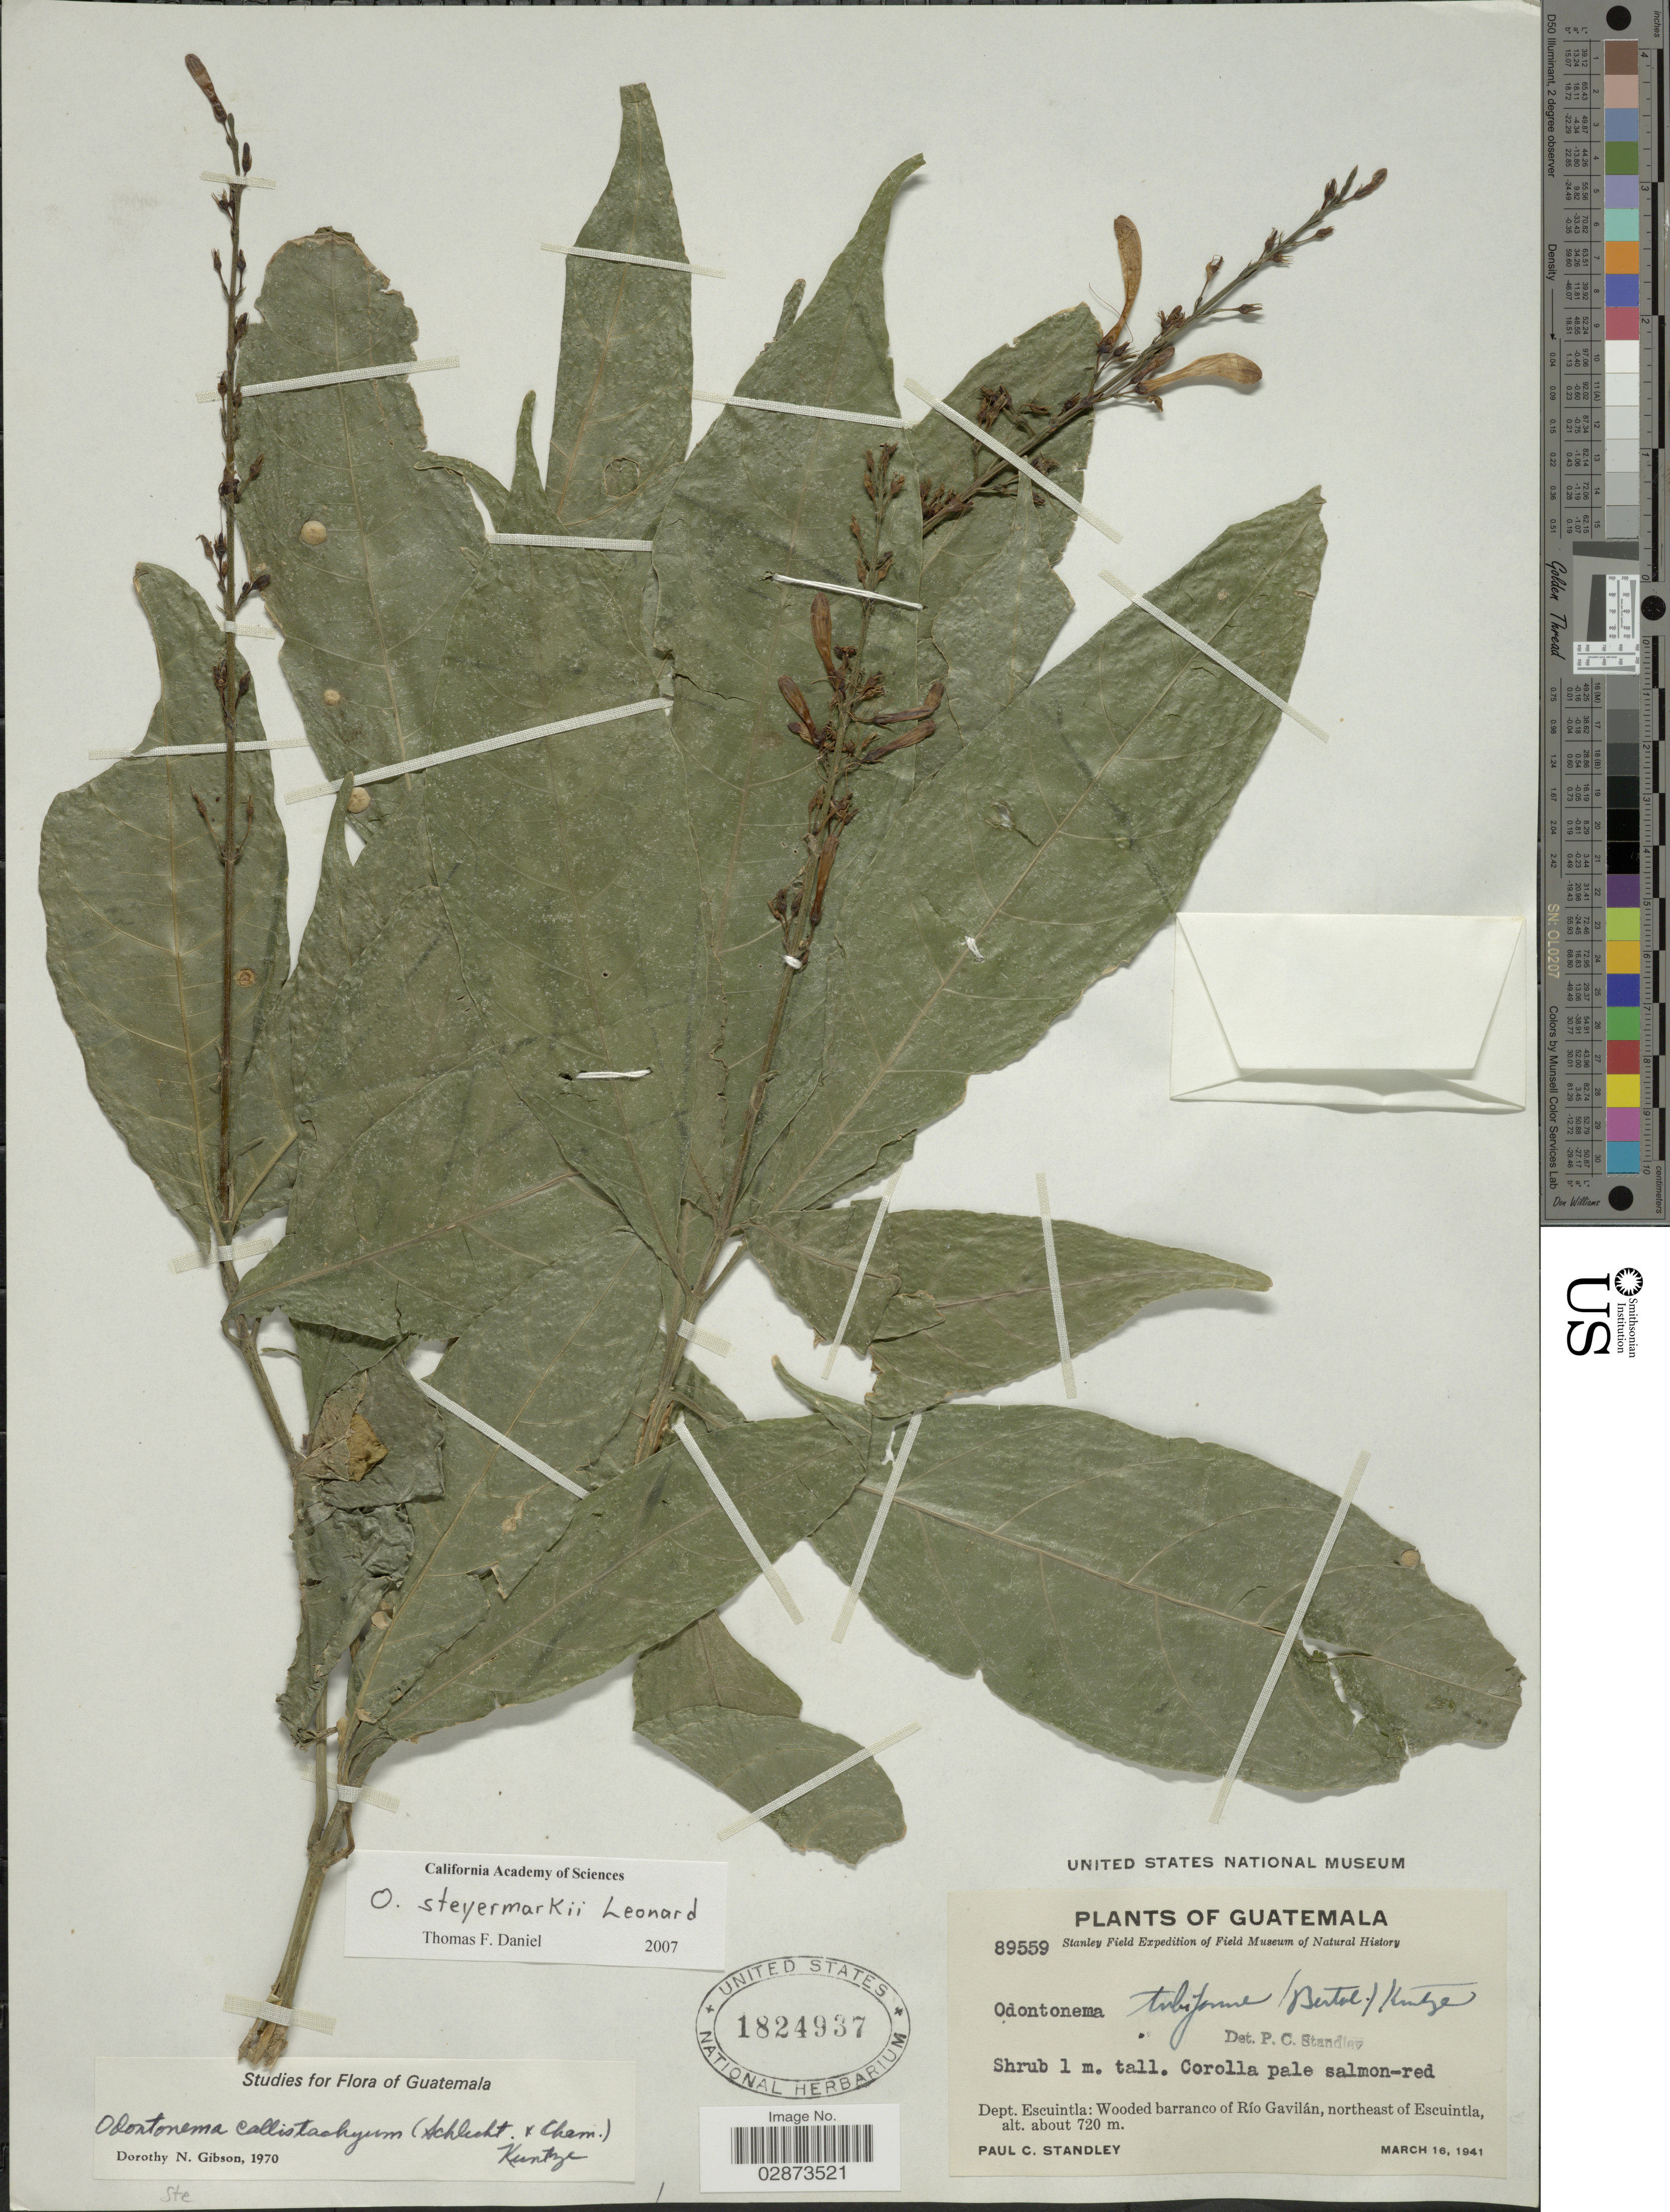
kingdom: Plantae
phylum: Tracheophyta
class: Magnoliopsida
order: Lamiales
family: Acanthaceae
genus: Odontonema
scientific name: Odontonema steyermarkii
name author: Leonard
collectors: P. C. Standley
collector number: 89559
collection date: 1941-03-16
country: Guatemala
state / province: Escuintla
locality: Dept. Escuintla: Wooded barranco of Río Gavilán, northeast of Escuintla.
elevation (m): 720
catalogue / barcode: US 1824937